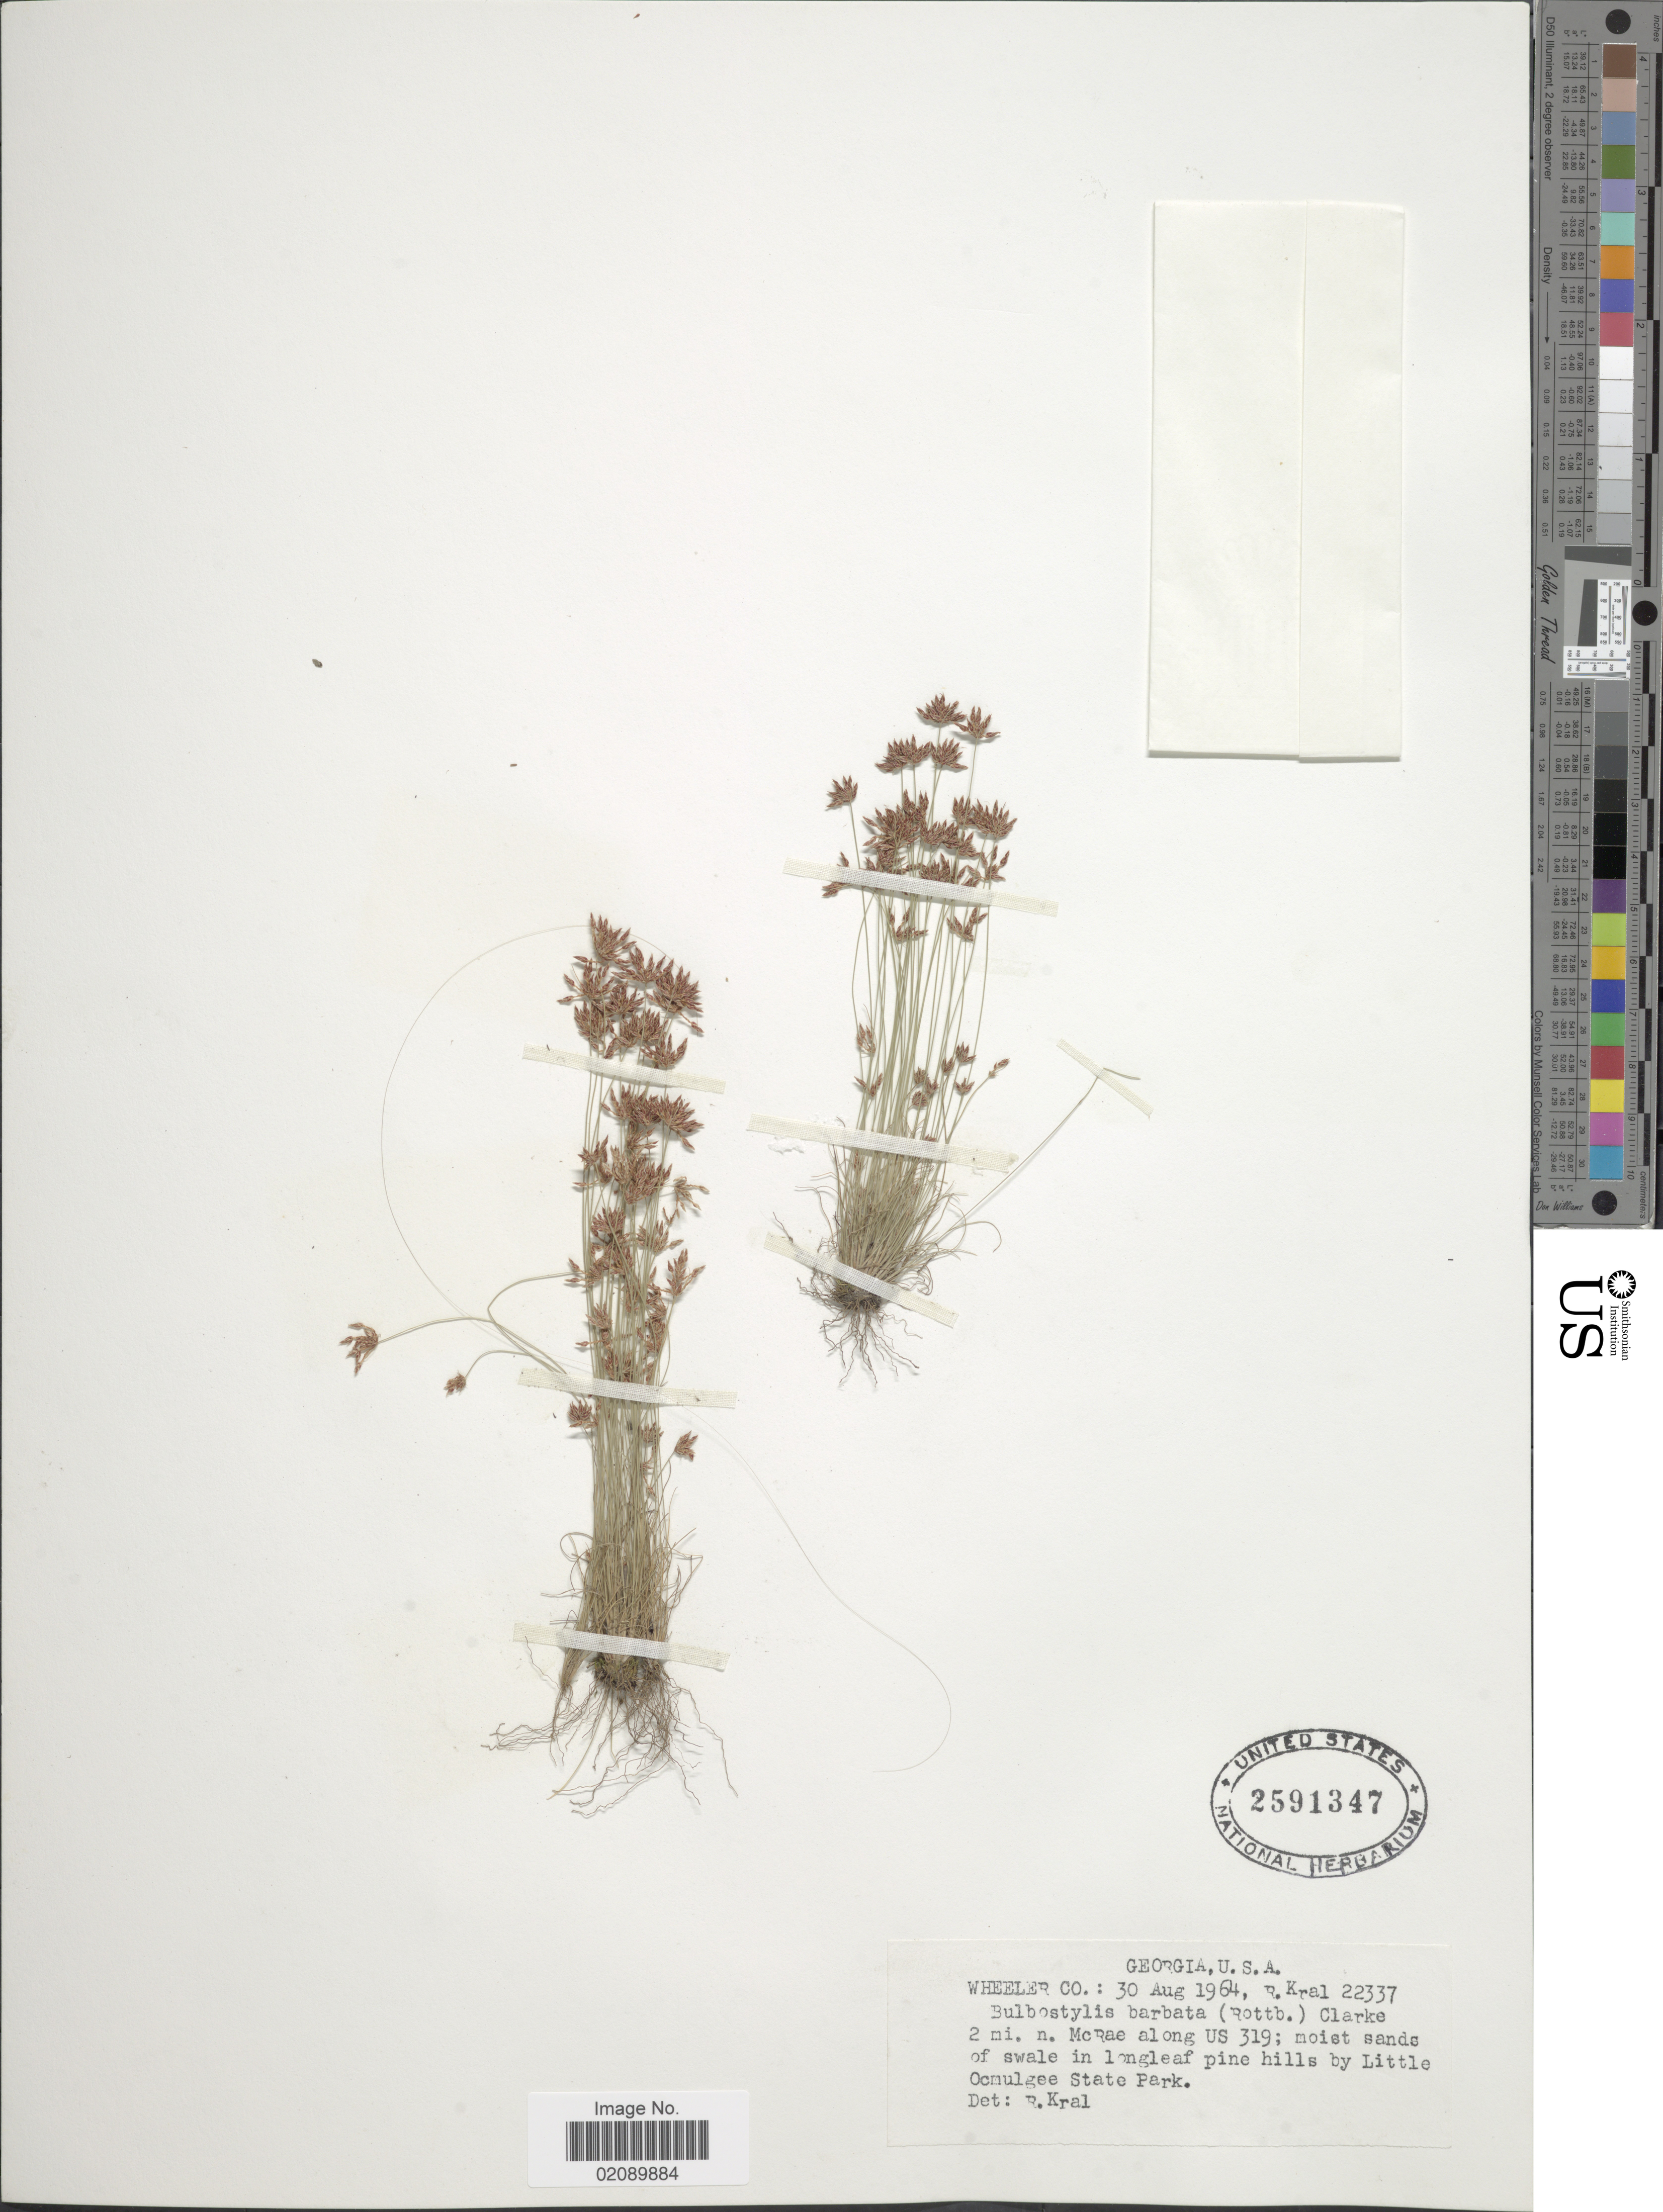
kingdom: Plantae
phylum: Tracheophyta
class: Liliopsida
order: Poales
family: Cyperaceae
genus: Bulbostylis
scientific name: Bulbostylis barbata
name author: (Rottb.) C.B. Clarke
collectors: R. Kral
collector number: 22337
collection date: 1964-08-30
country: United States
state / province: Georgia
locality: Wheeler Co. 2 mi. n. McRae along US 319; moist sands of swale in longleaf pine hills by Little Ocmulgee State Park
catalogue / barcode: US 2591347